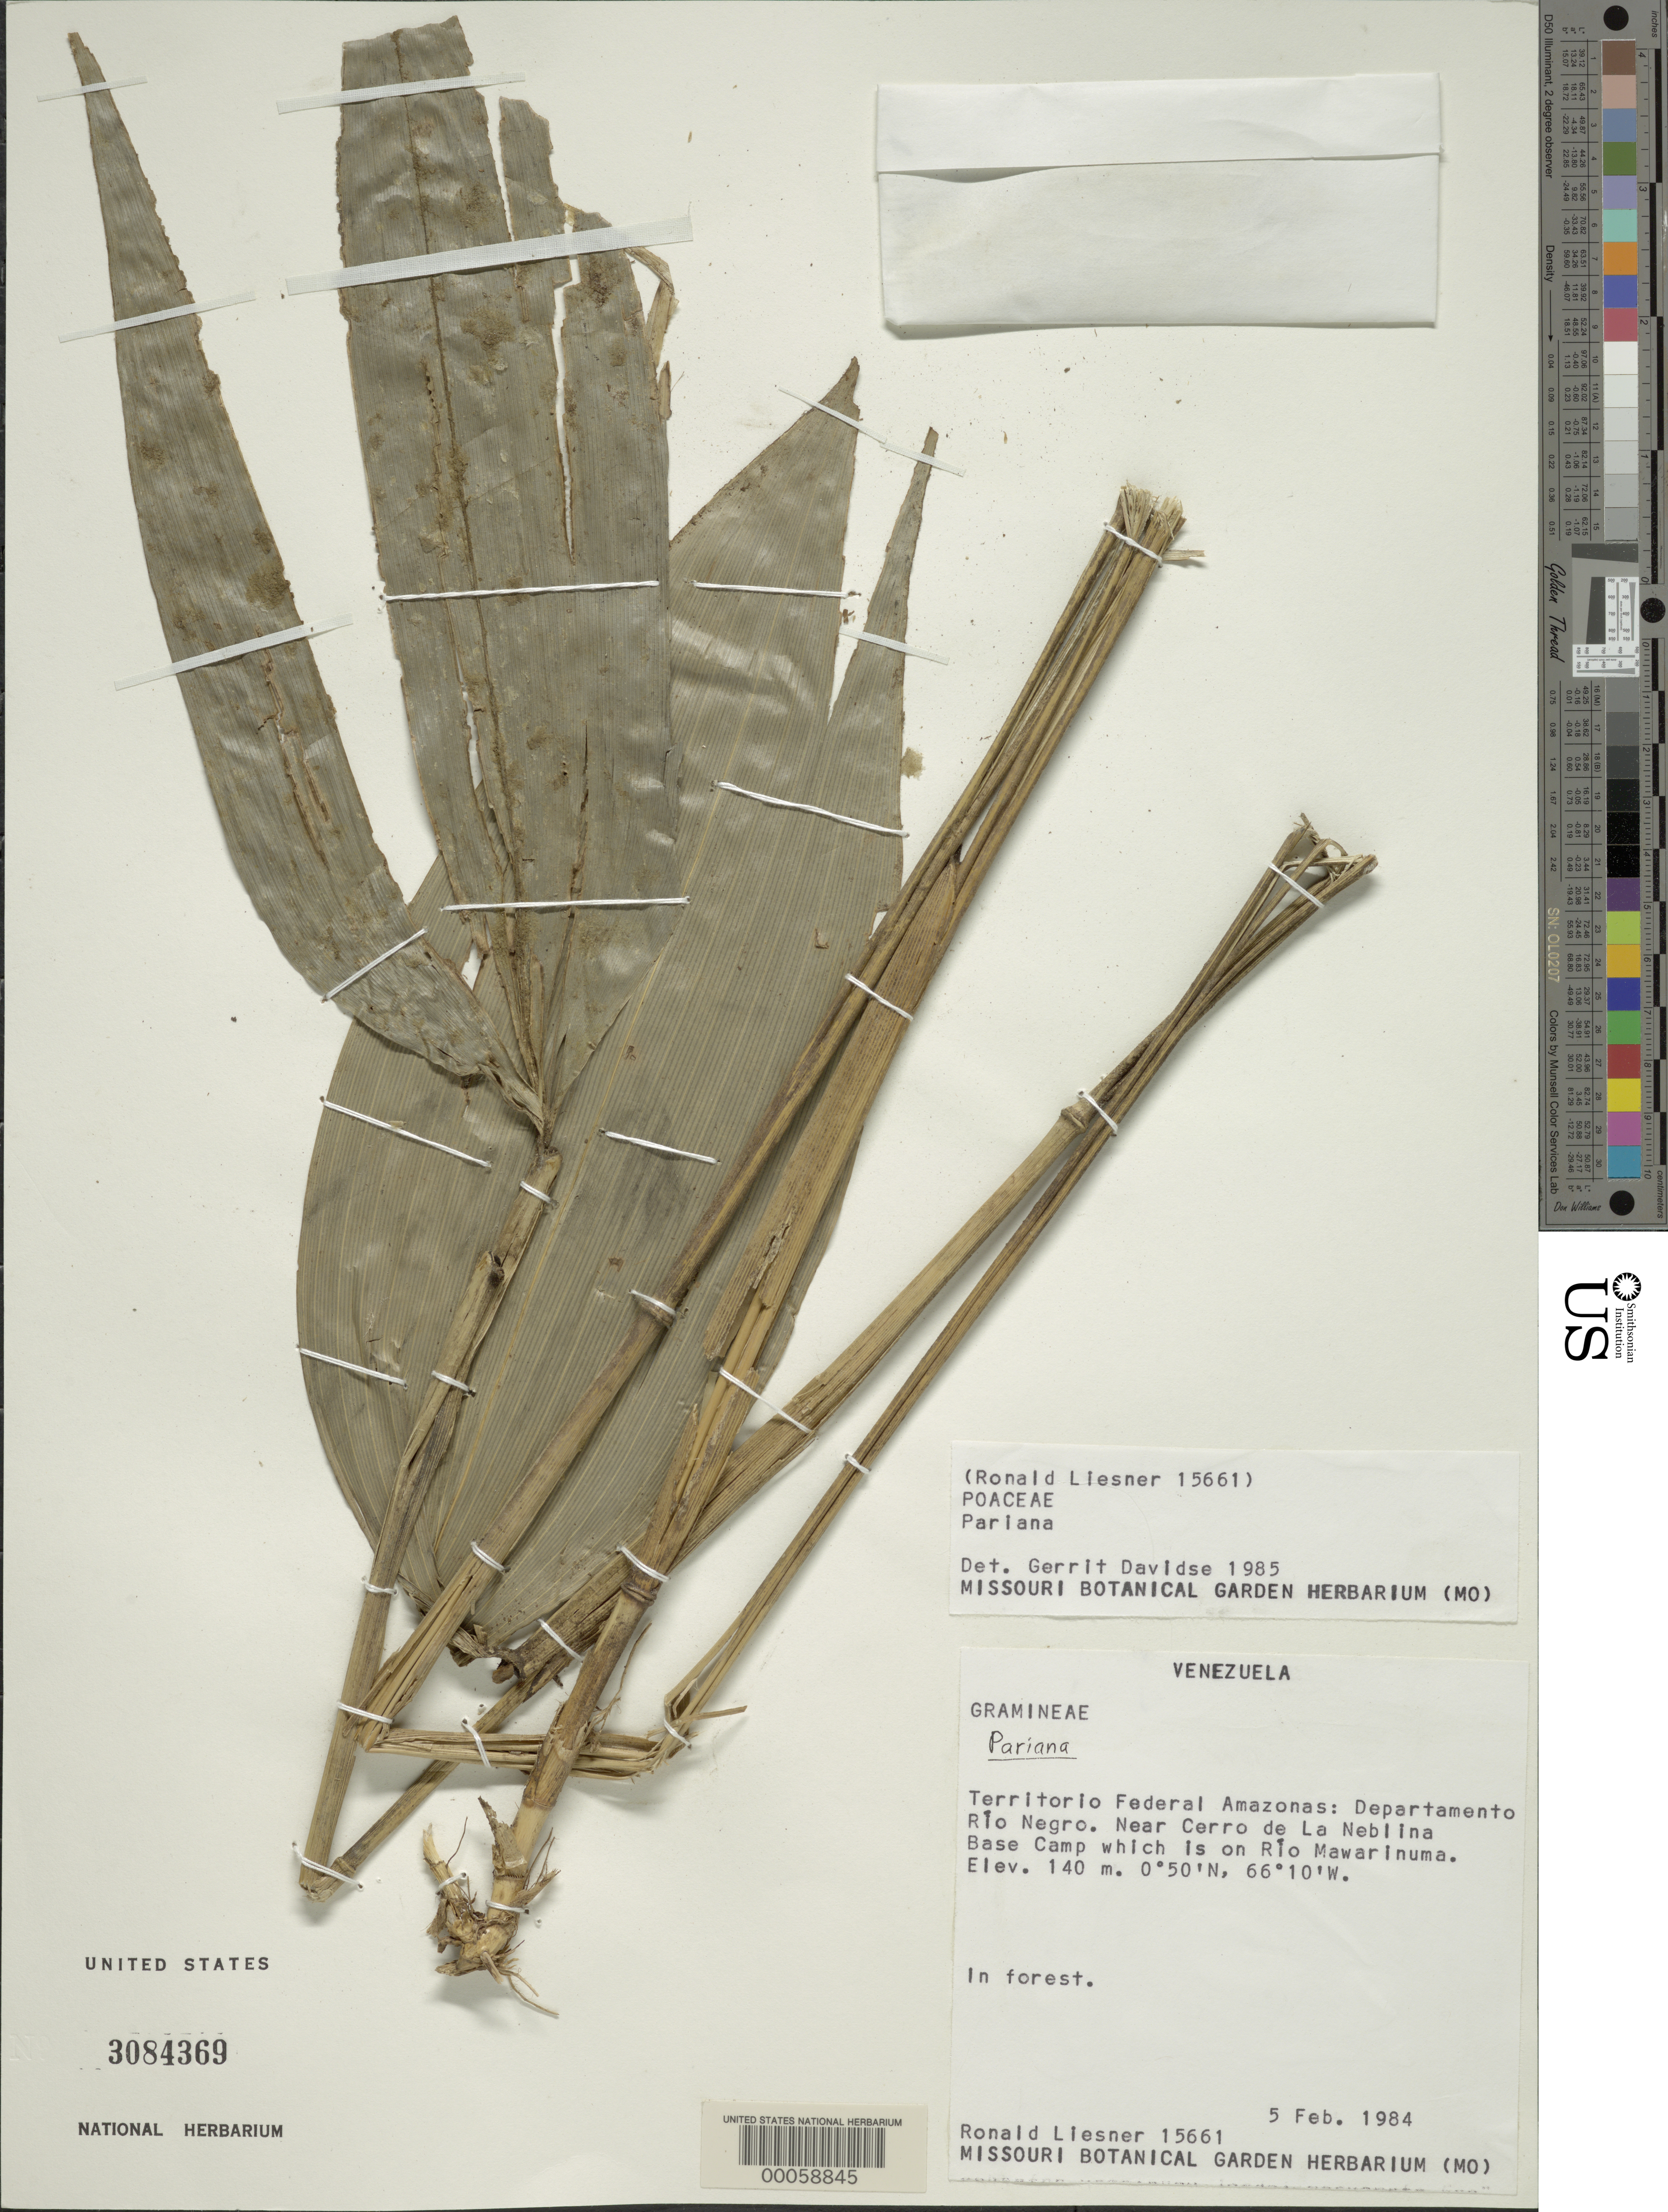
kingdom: Plantae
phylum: Tracheophyta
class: Liliopsida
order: Poales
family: Poaceae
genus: Pariana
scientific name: Pariana sp.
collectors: R. L. Liesner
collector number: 15661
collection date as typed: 05 Feb 1984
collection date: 1984-02-05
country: Venezuela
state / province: Amazonas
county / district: Rio Negro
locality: Near cerro de la neblina base camp which is on rio mawarinuma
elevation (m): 140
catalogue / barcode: US 3084369